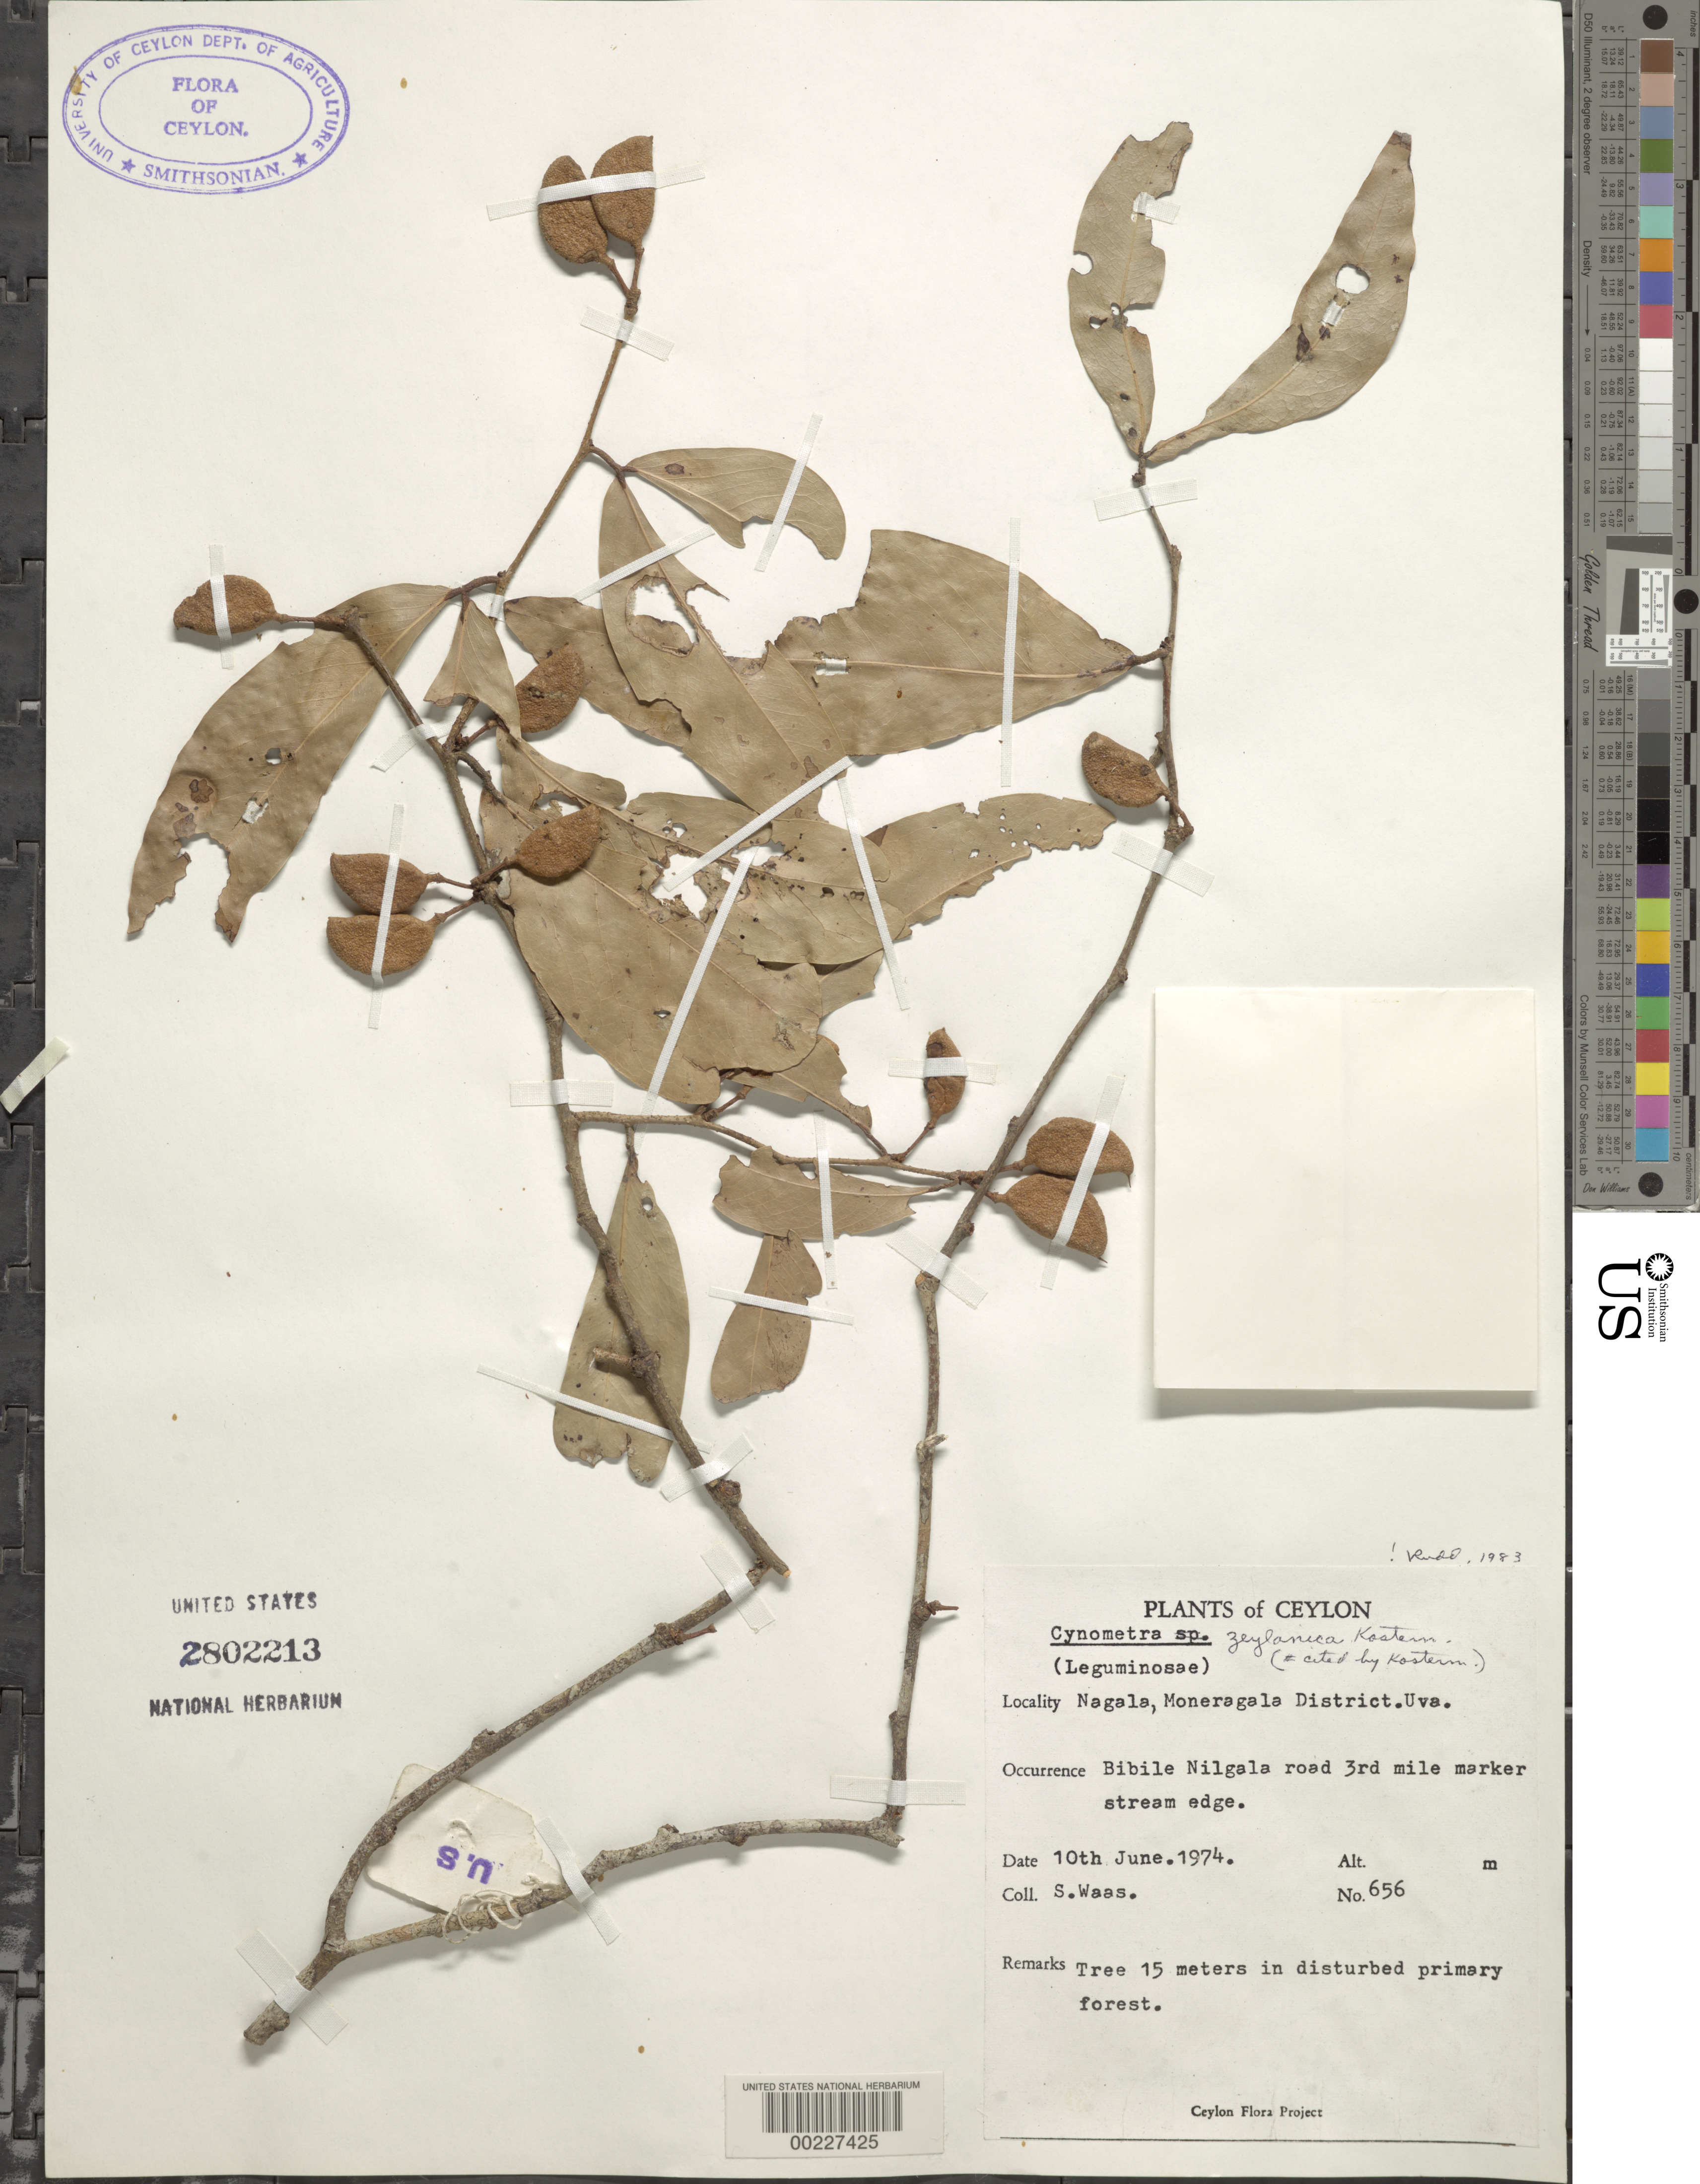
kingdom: Plantae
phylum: Tracheophyta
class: Magnoliopsida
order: Fabales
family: Fabaceae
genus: Cynometra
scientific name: Cynometra zeylanica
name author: Kosterm.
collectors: S. Waas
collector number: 656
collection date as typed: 10 Jun 1974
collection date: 1974-06-10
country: Sri Lanka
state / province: Uva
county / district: Moneragala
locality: Nagala, bibile nilgala road 3rd mi marker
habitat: Stream edge, disturbed primary forest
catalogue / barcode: US 2802213